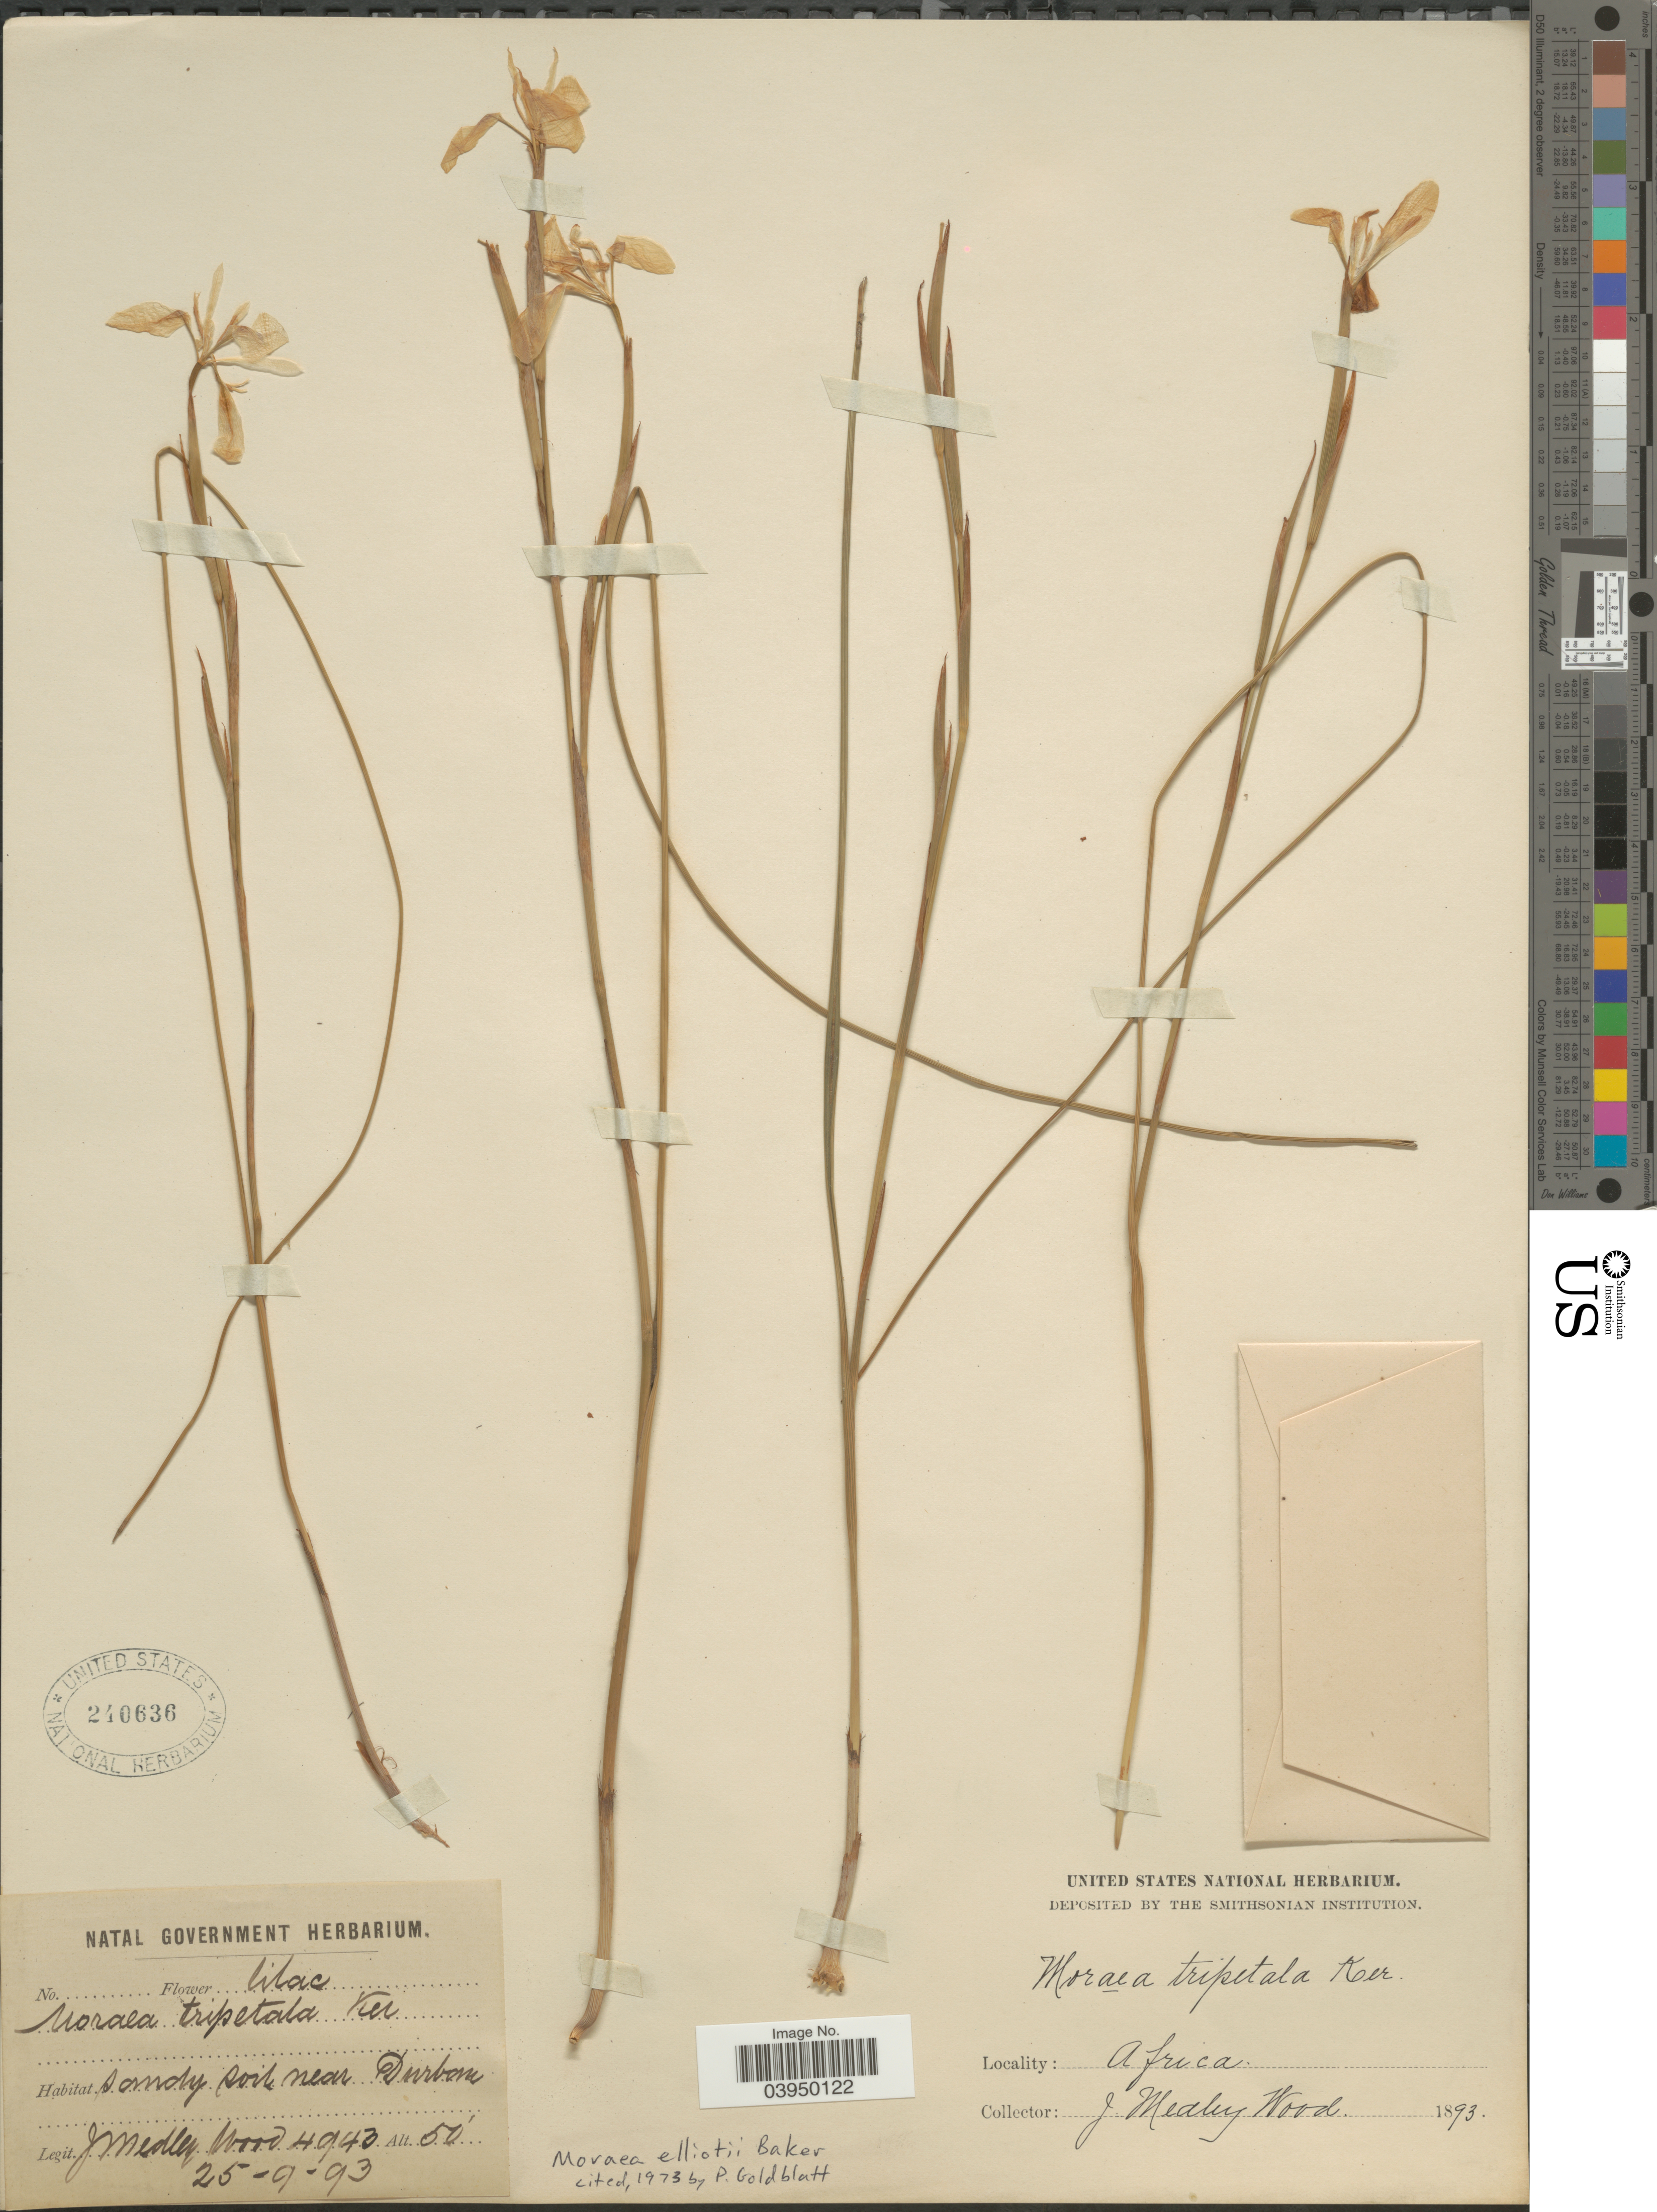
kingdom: Plantae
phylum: Tracheophyta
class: Liliopsida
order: Asparagales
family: Iridaceae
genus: Moraea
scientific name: Moraea elliotii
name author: Baker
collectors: J. Medley Wood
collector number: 4943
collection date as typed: Transcribed d/m/y: 25/9/93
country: South Africa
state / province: KwaZulu-Natal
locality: Africa. Sandy soil near Durban.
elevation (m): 15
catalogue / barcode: US 240636